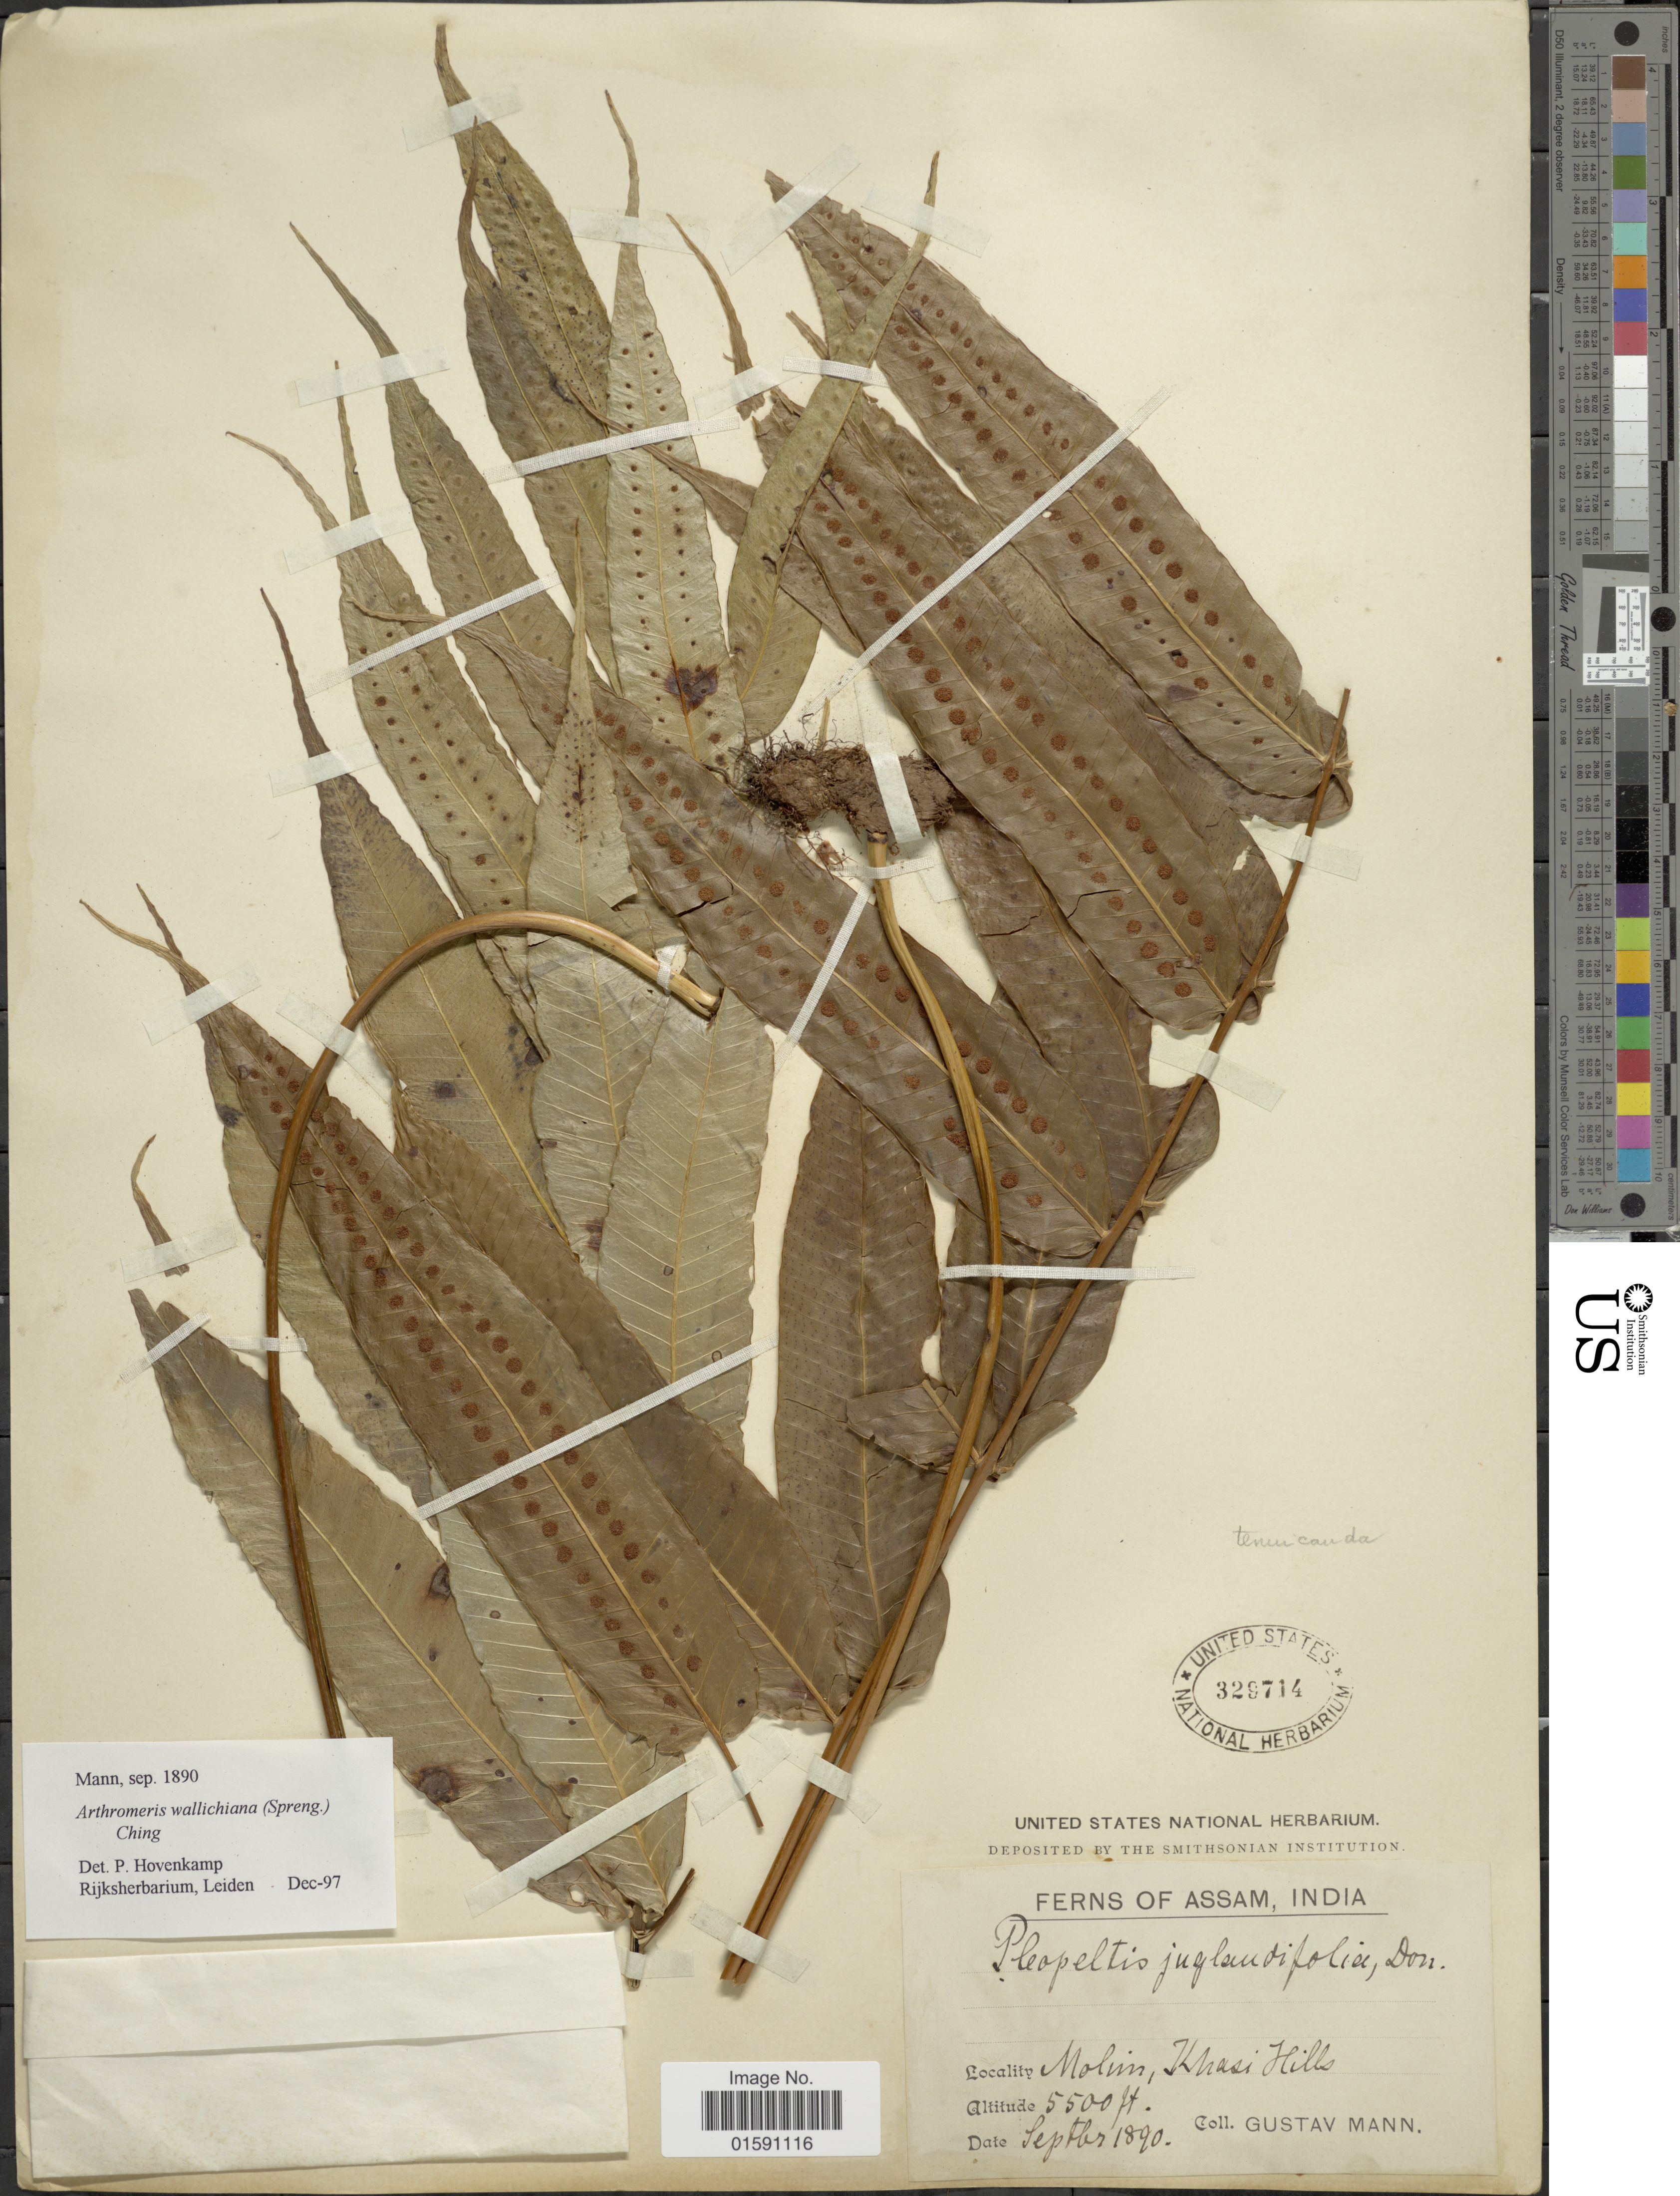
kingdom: Plantae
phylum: Tracheophyta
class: Polypodiopsida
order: Polypodiales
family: Polypodiaceae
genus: Arthromeris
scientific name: Arthromeris wallichiana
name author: (Spreng.) Ching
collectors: G. Mann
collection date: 1890-09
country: India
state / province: Meghalaya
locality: Molim, Khasi Hills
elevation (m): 1676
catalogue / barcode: US 329714